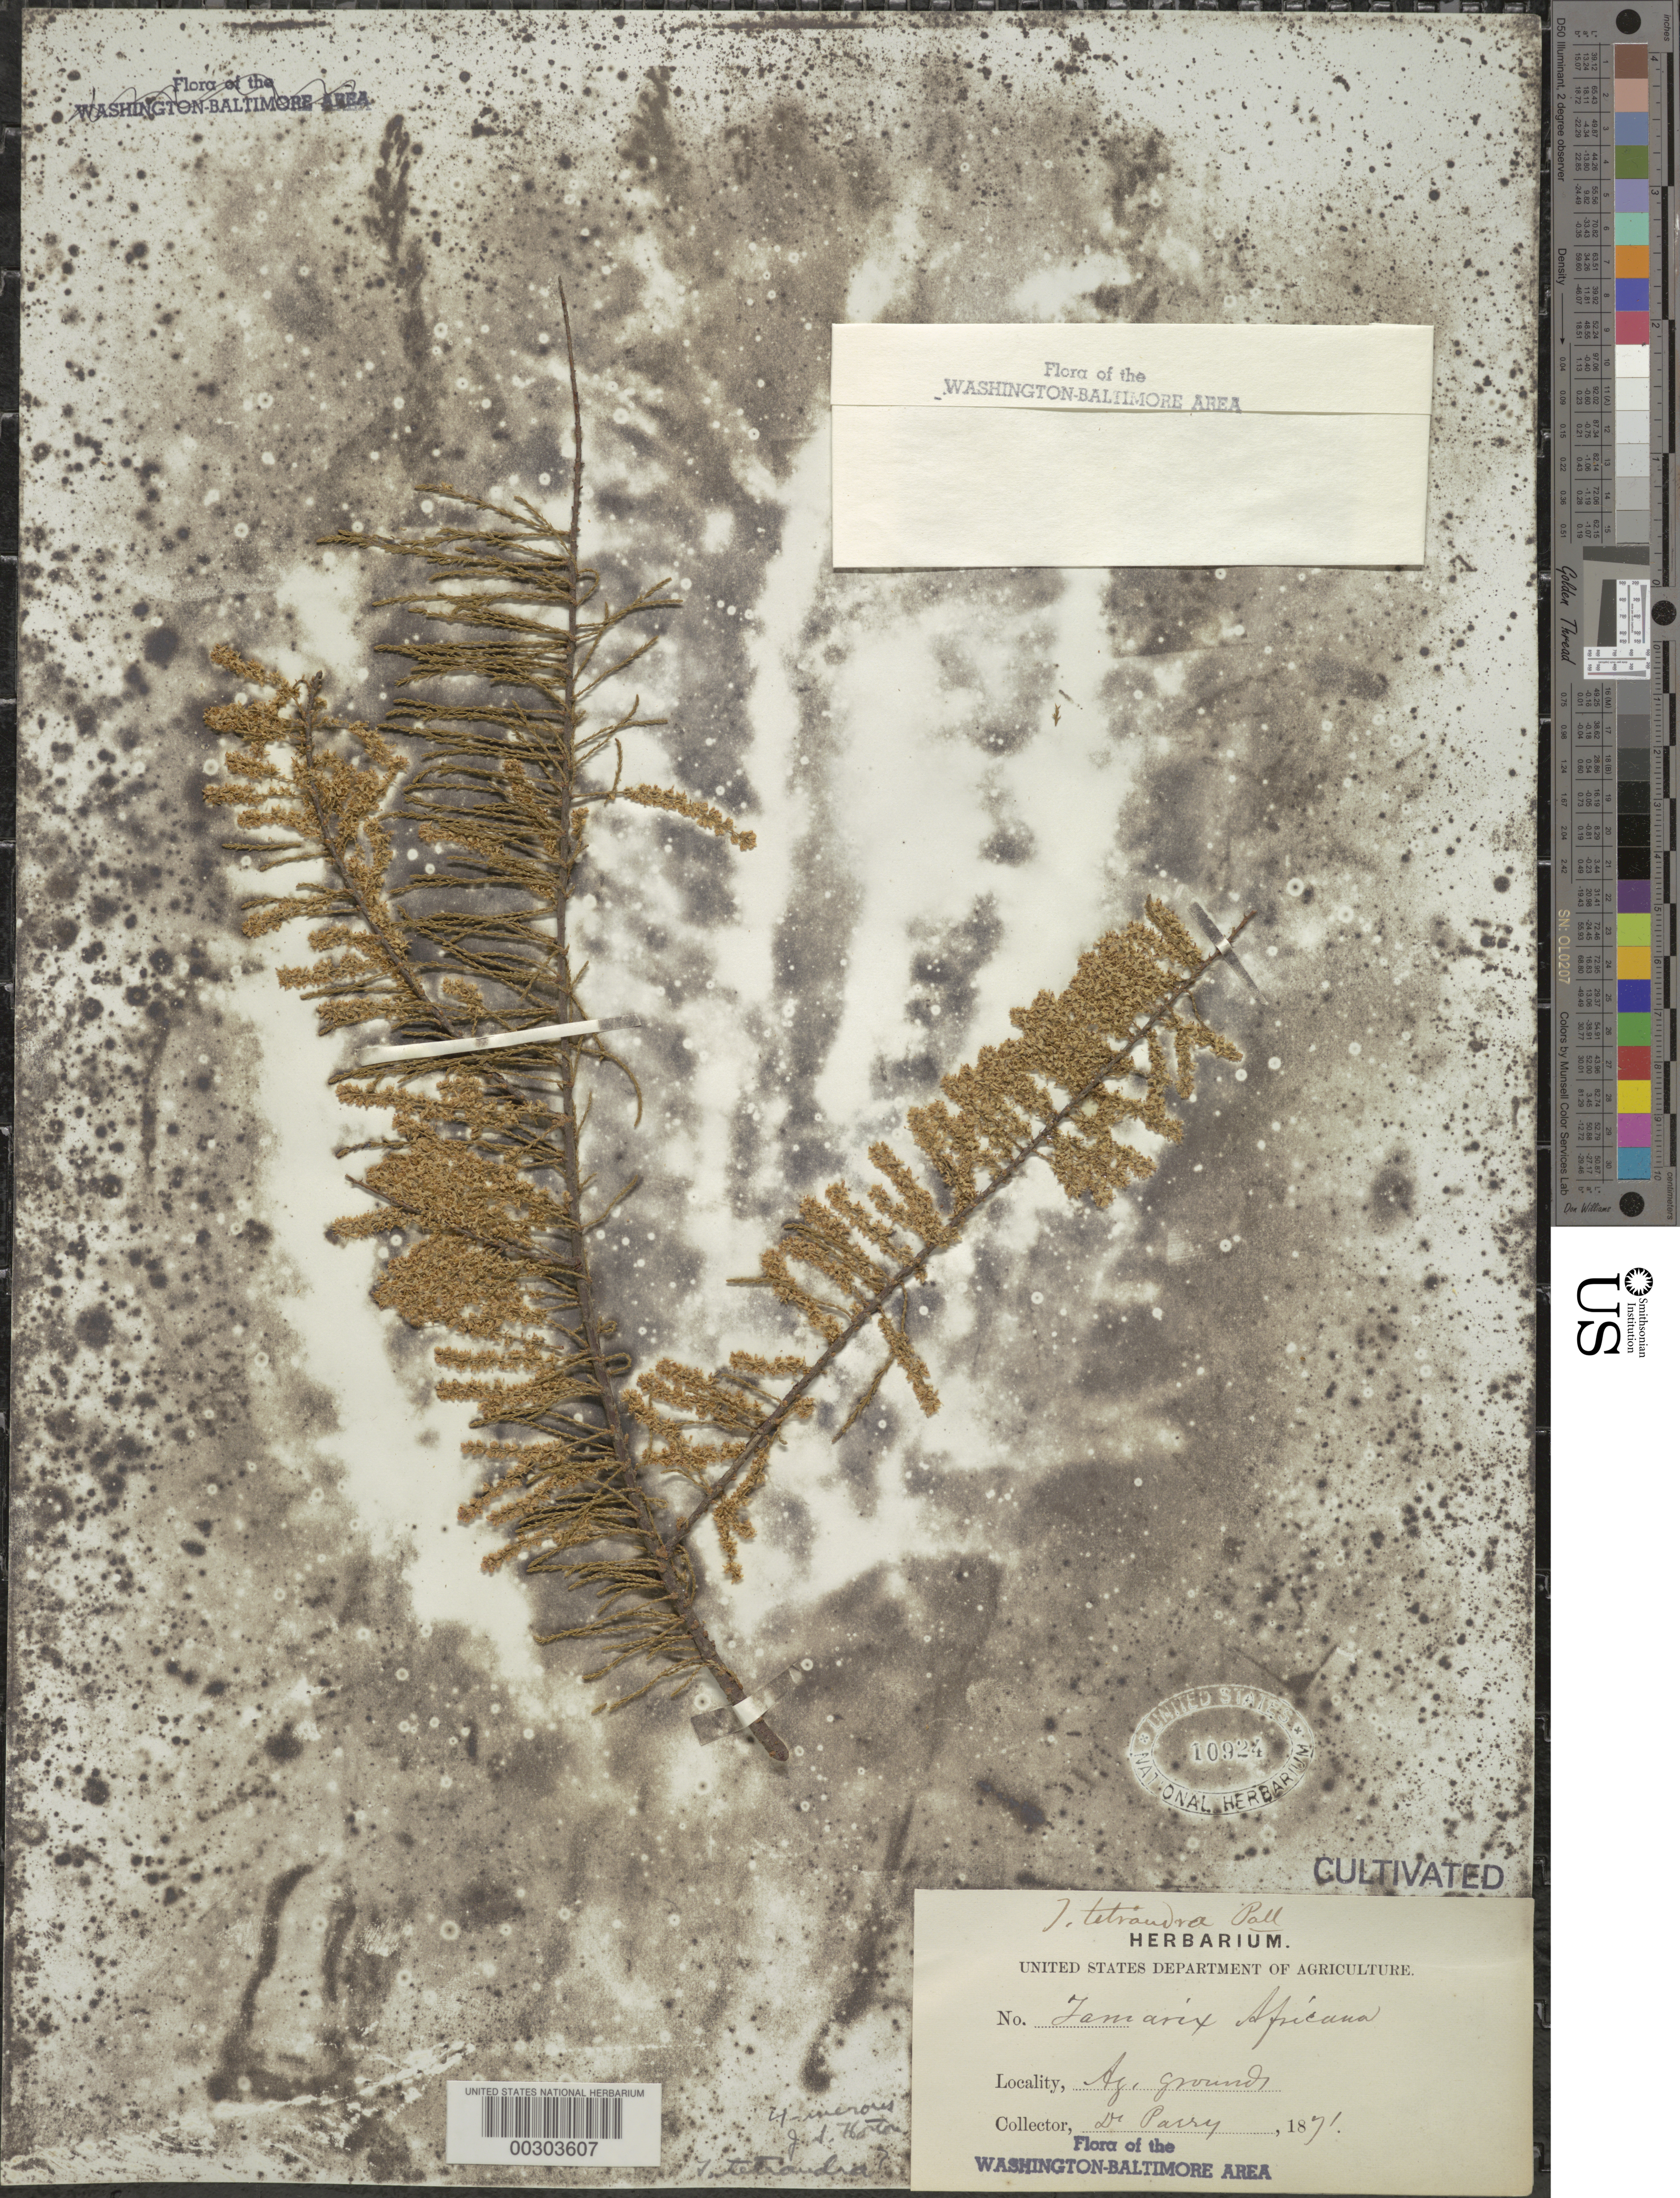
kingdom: Plantae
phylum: Tracheophyta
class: Magnoliopsida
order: Caryophyllales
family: Tamaricaceae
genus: Tamarix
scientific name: Tamarix tetrandra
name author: Pall. ex M. Bieb.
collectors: D. Parry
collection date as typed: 1871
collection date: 1871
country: United States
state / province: District of Columbia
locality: Department of Agriculture grounds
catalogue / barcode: US 10924